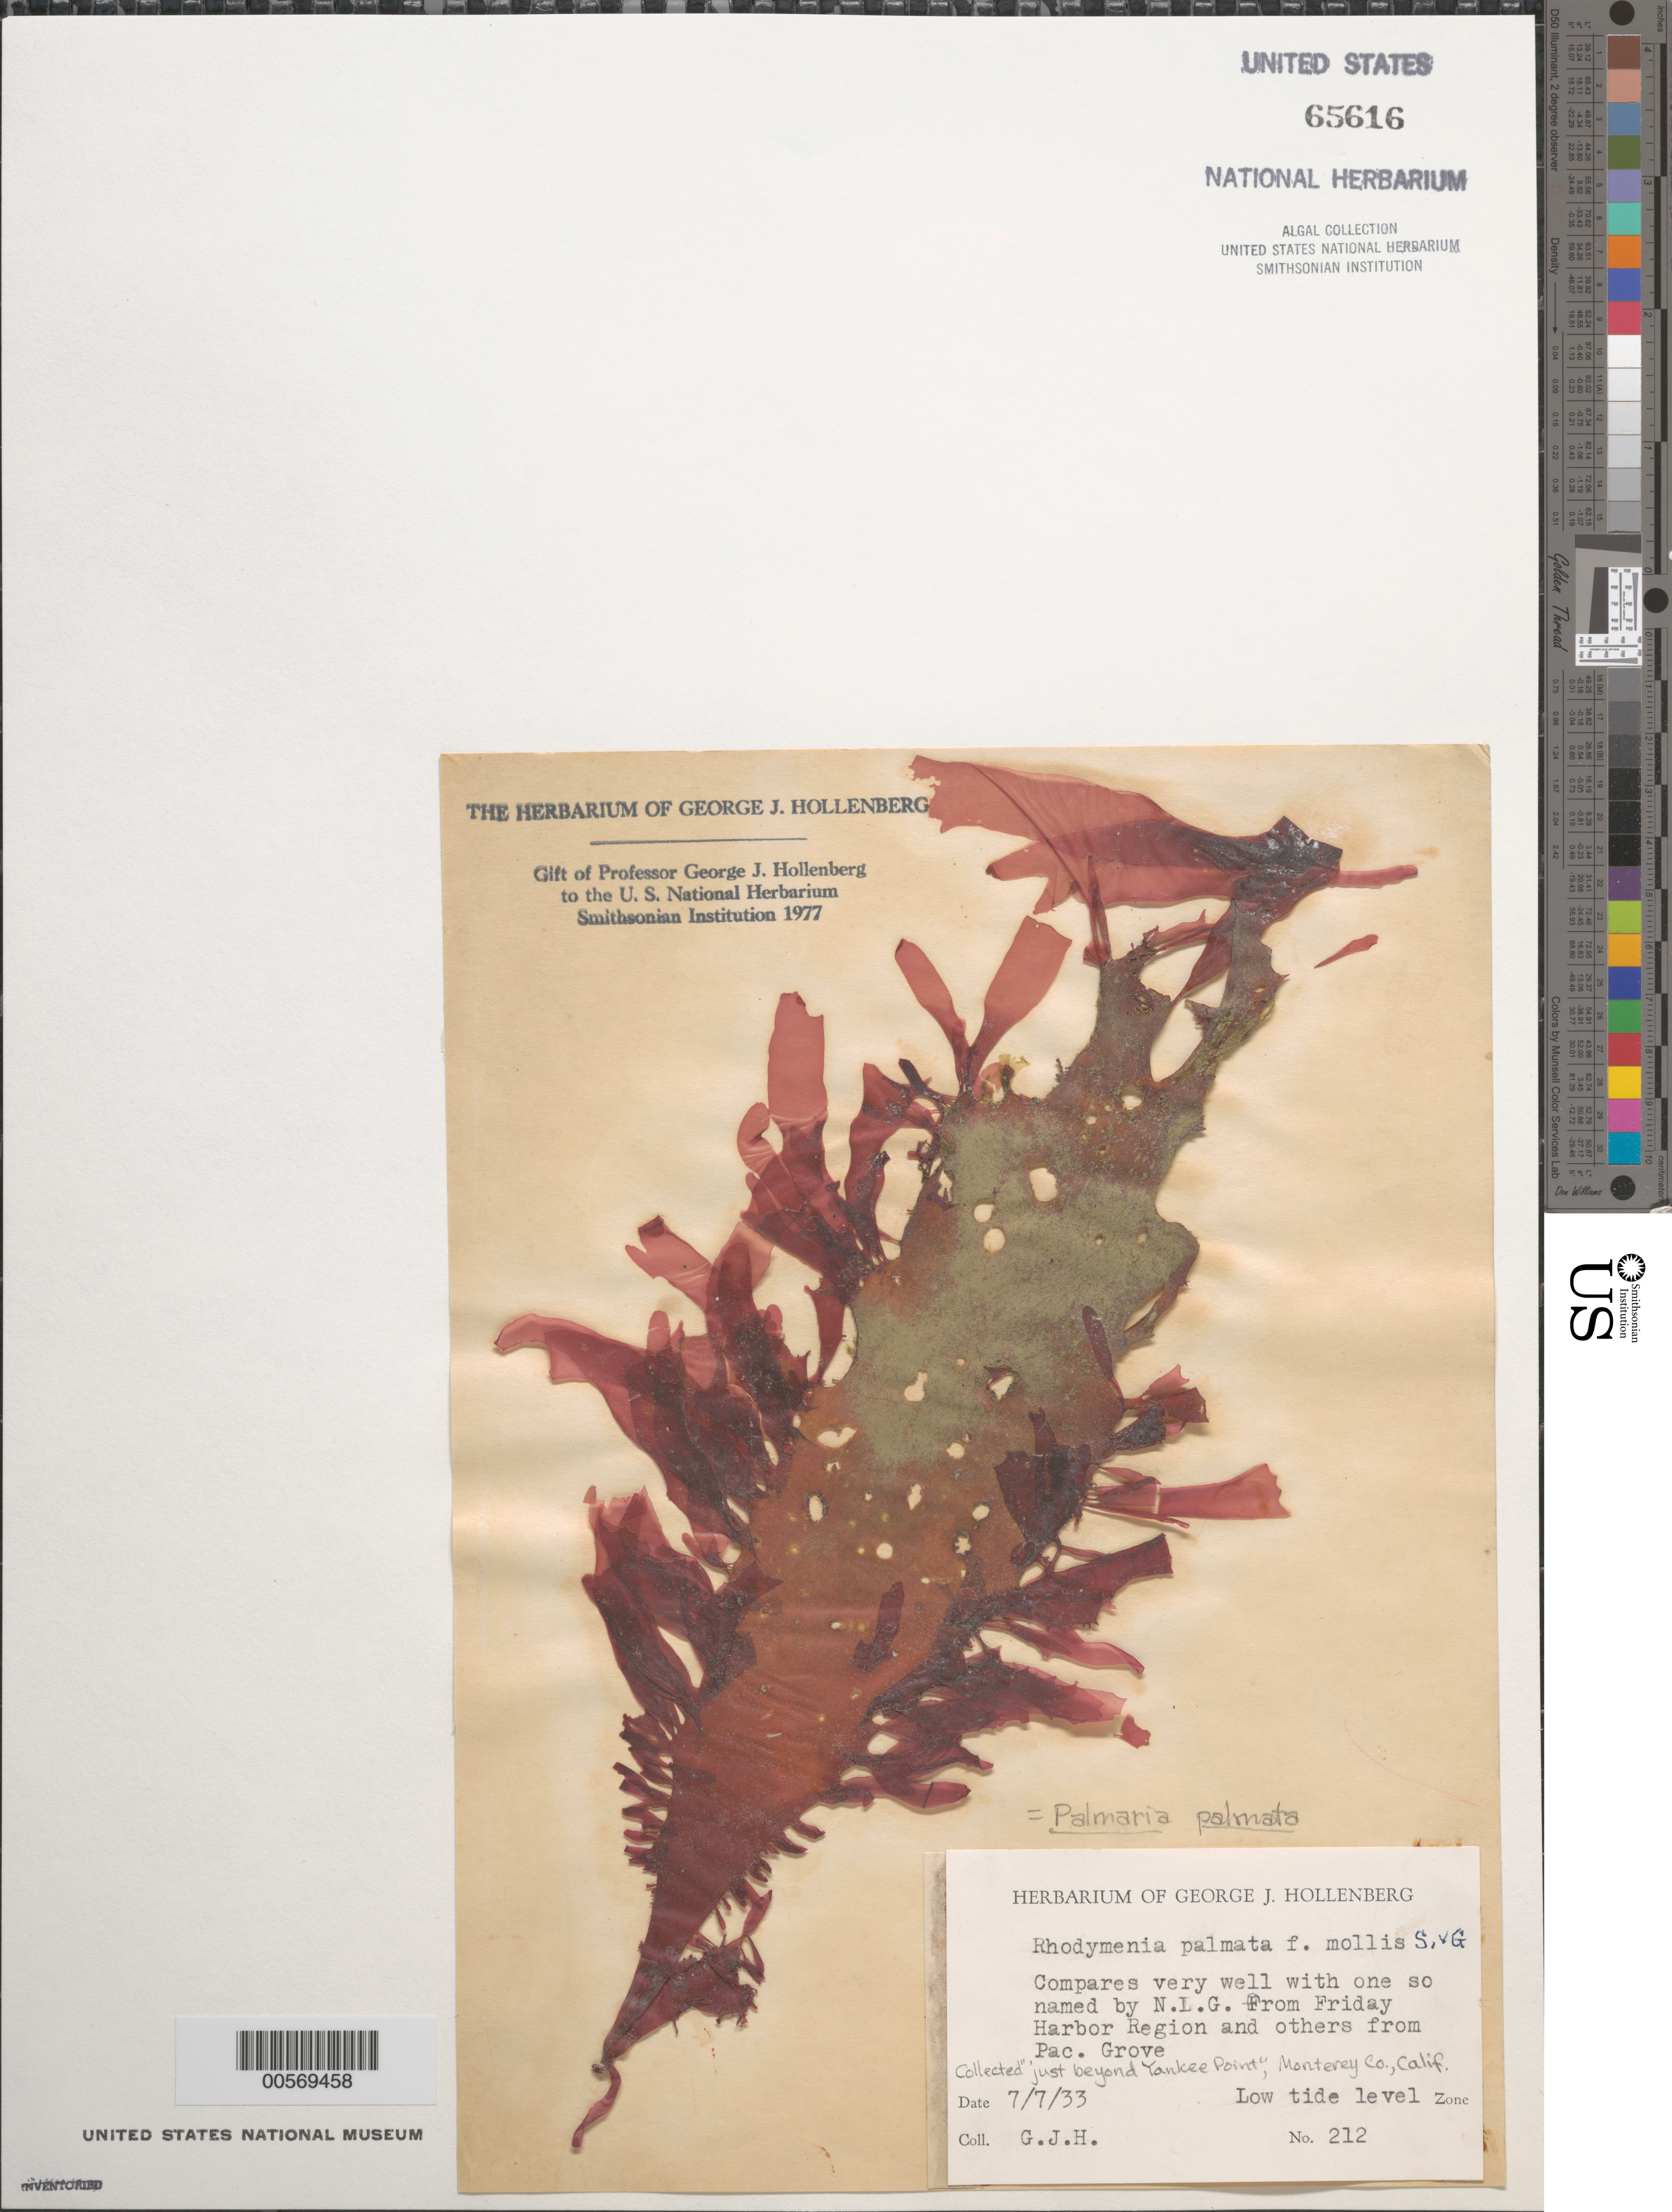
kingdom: Plantae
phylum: Rhodophyta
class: Florideophyceae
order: Palmariales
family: Palmariaceae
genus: Palmaria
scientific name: Palmaria palmata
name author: (L.) F. Weber & D. Mohr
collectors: G. Hollenberg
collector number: GJH 212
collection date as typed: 07 Jul 1933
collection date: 1933-07-07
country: United States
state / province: California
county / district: Monterey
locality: Just beyond Yankee Point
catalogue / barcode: US 65616